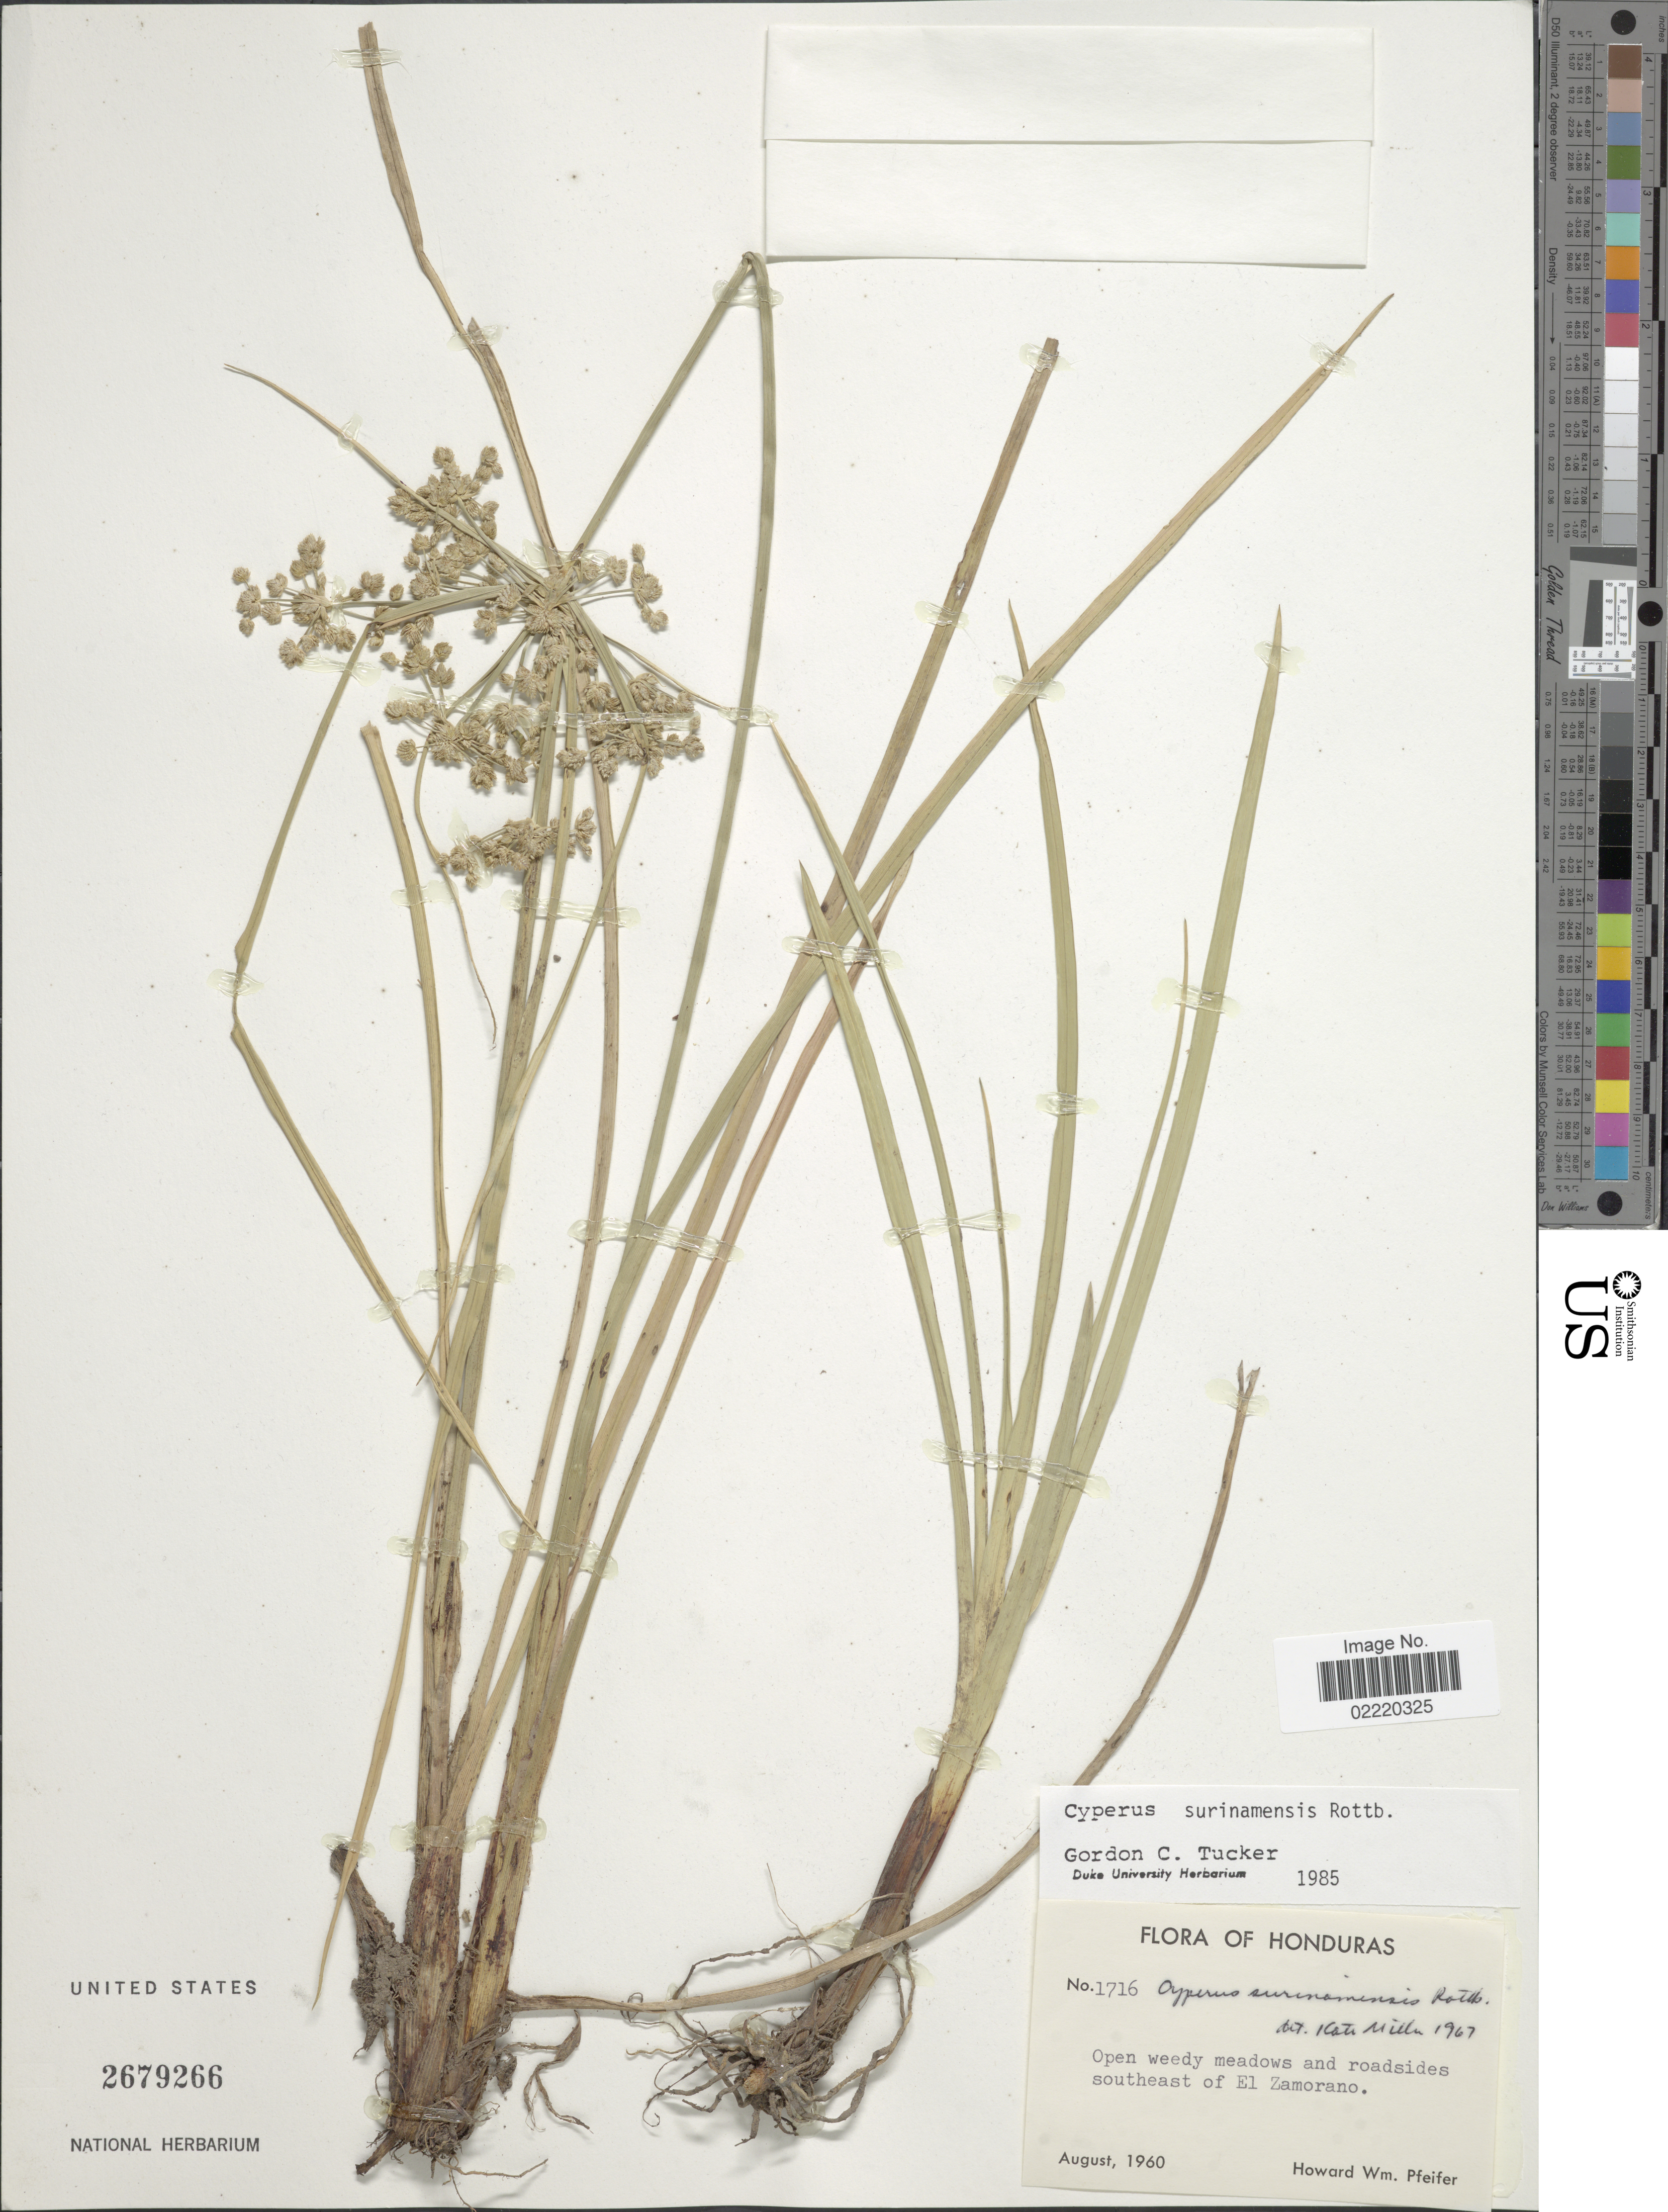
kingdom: Plantae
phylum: Tracheophyta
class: Liliopsida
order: Poales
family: Cyperaceae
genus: Cyperus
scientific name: Cyperus surinamensis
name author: Rottb.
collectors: H. W. Pfeifer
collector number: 1716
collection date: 1960-08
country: Honduras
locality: southeast of El Zamorano.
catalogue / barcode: US 2679266